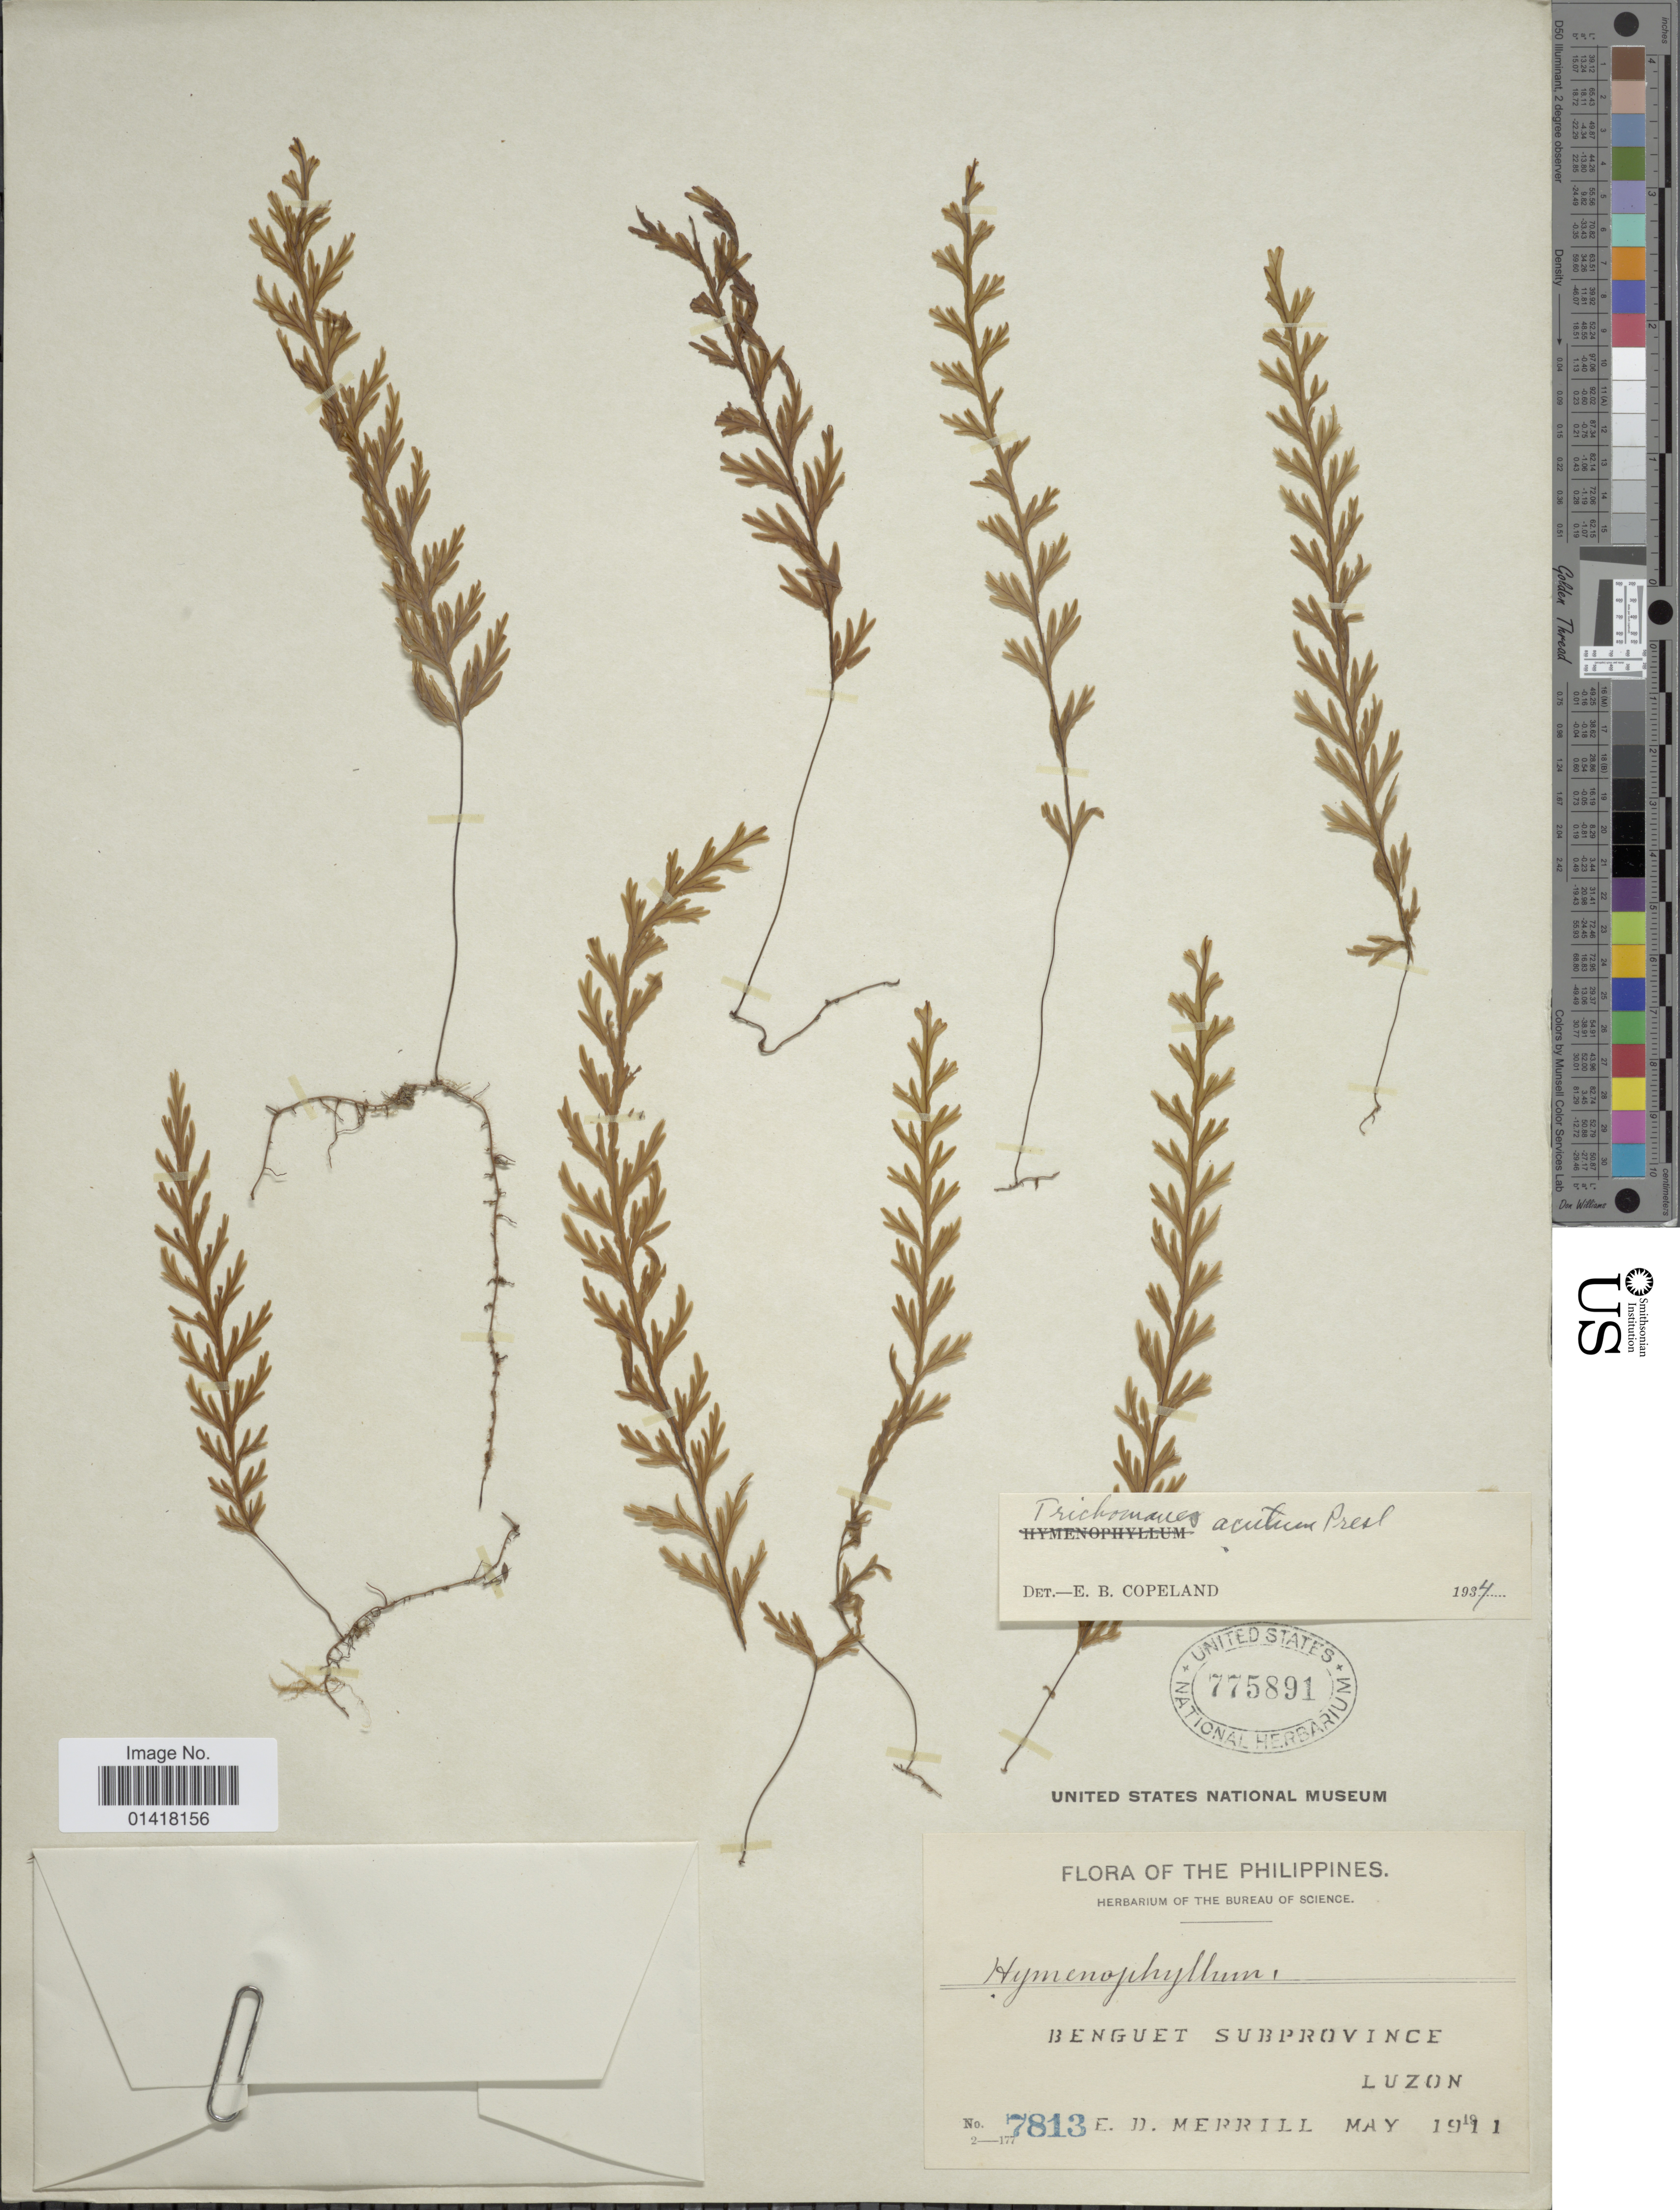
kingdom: Plantae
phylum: Tracheophyta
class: Polypodiopsida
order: Hymenophyllales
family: Hymenophyllaceae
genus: Hymenophyllum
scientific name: Hymenophyllum acutum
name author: (C. Presl) Ebihara & K. Iwats.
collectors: E. D. Merrill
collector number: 7813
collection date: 1911-05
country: Philippines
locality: The Philippines. Benguet Subprovince. Luzon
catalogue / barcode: US 755891